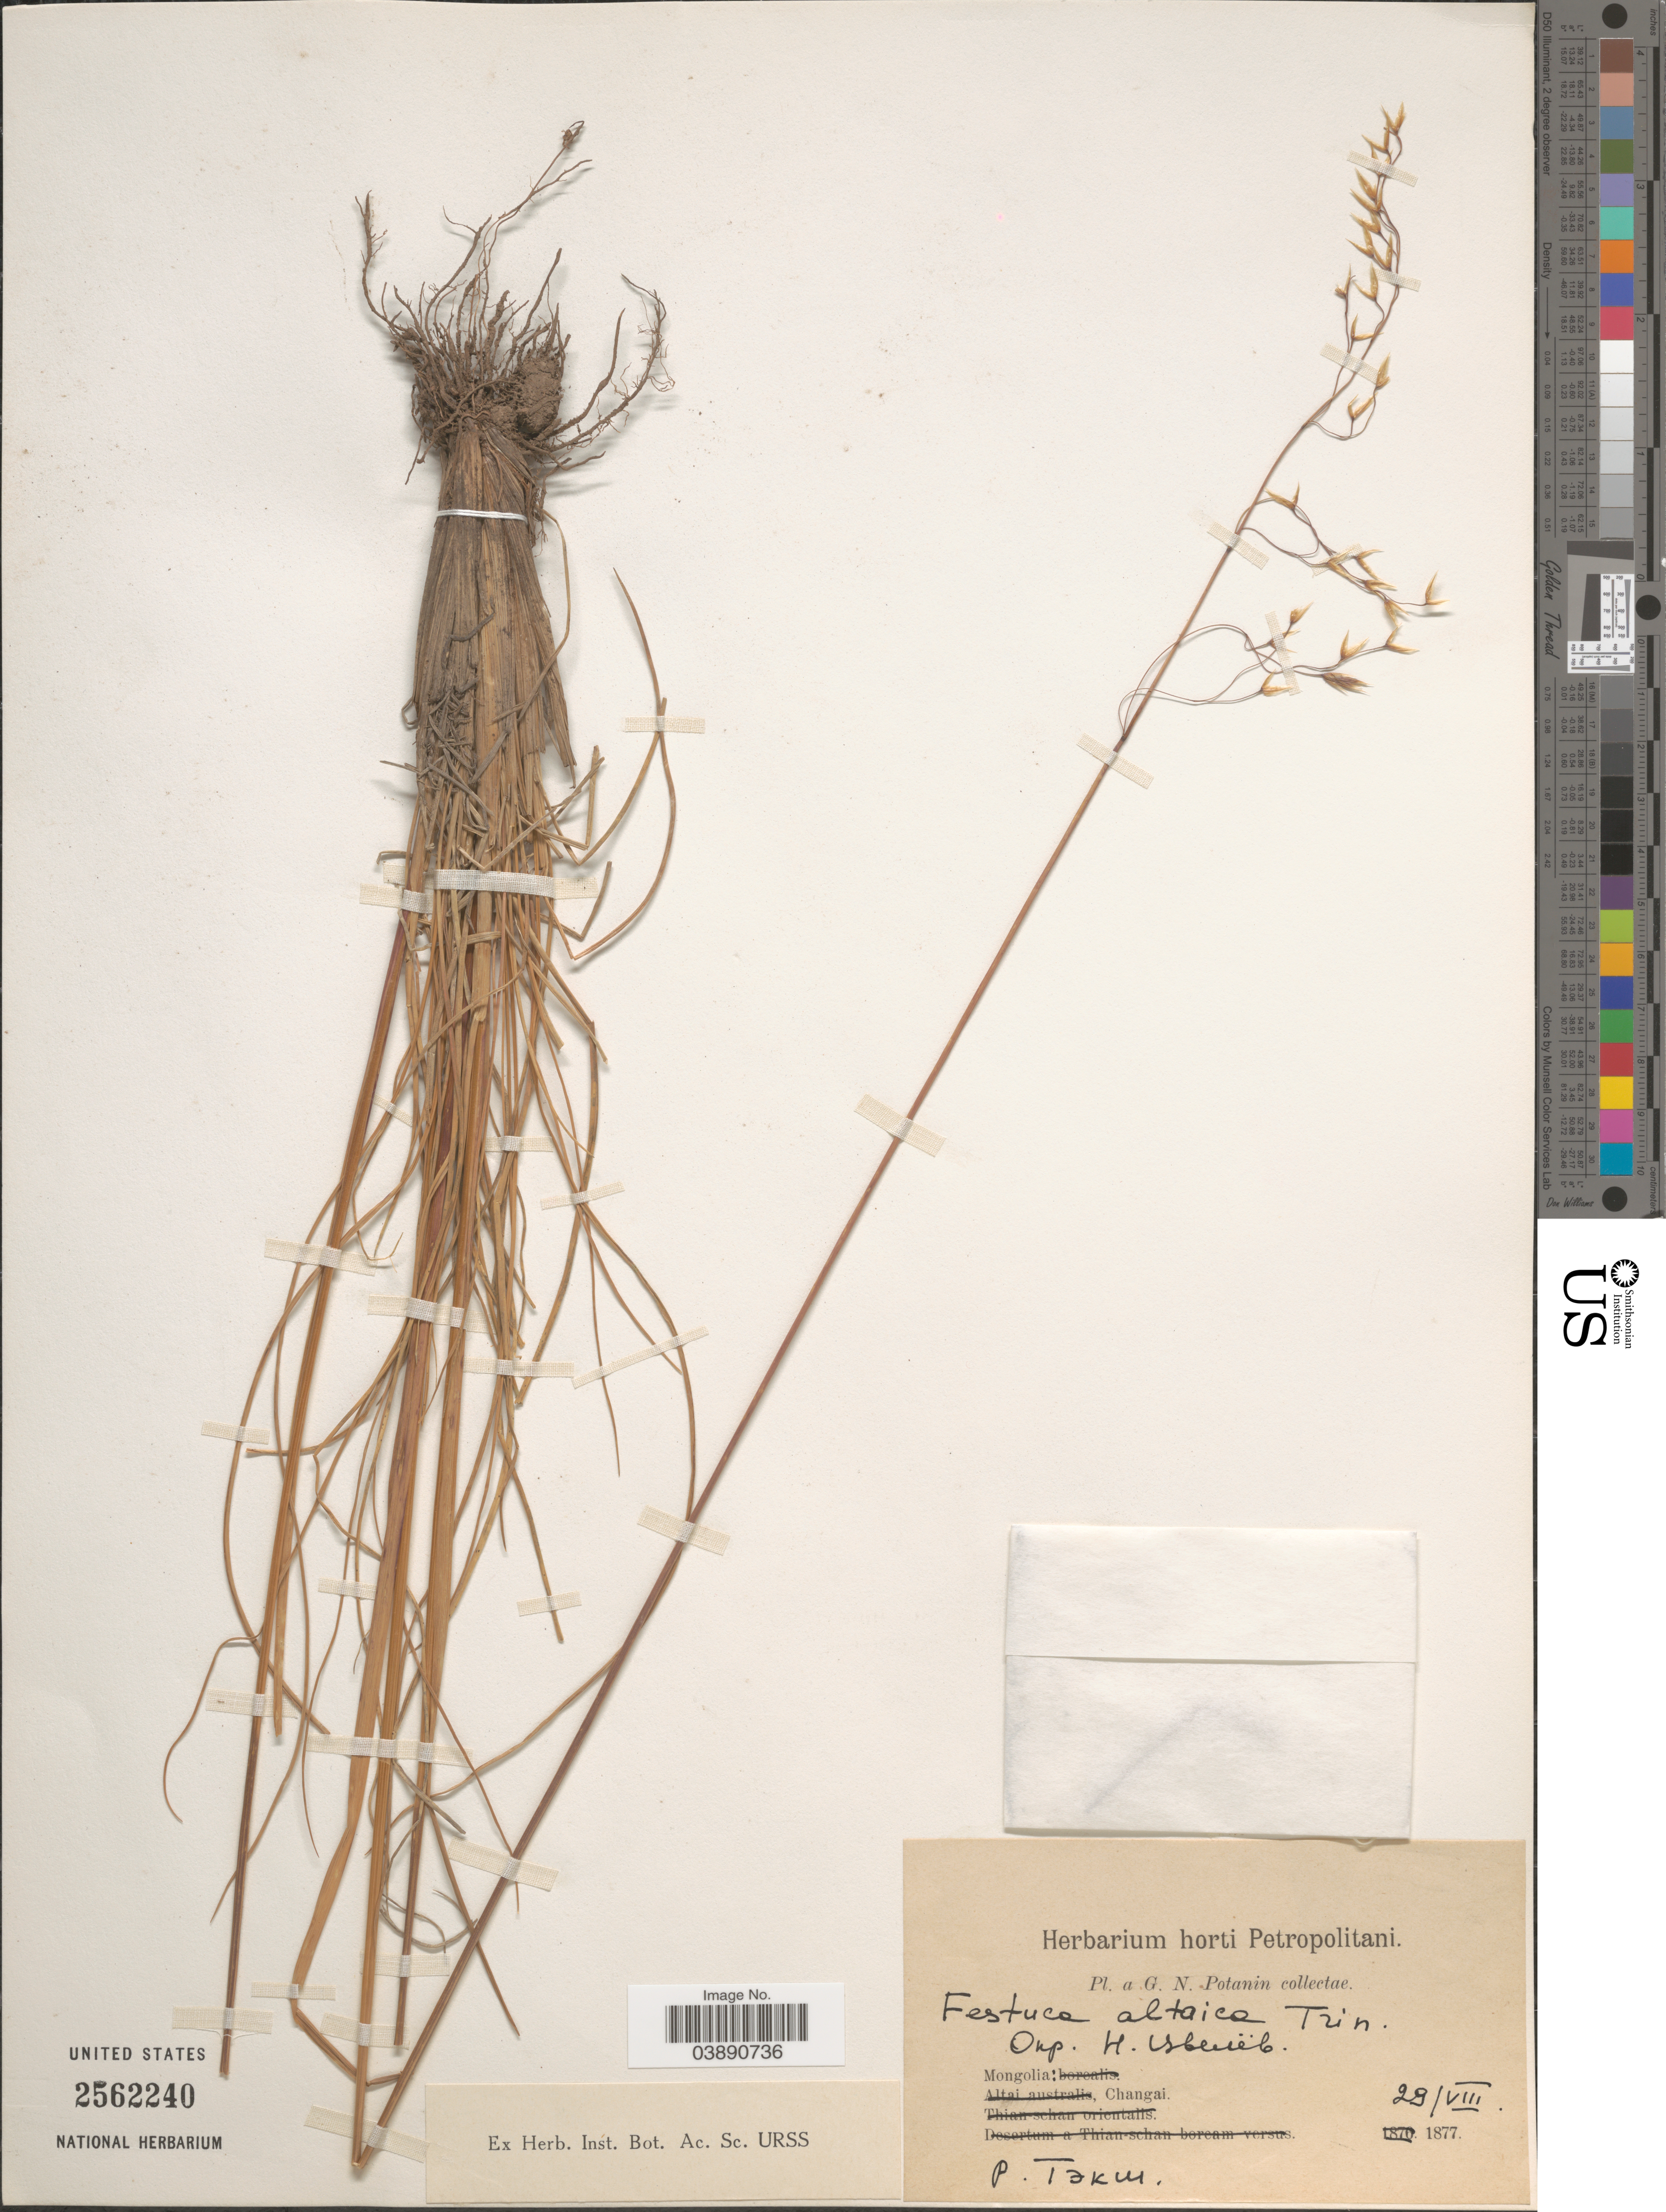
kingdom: Plantae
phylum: Tracheophyta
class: Liliopsida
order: Poales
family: Poaceae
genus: Festuca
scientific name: Festuca altaica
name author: Trin.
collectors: G. Potanin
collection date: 1877-08-29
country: Mongolia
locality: Changai. P. Takui [interpreted].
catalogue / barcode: US 2562240